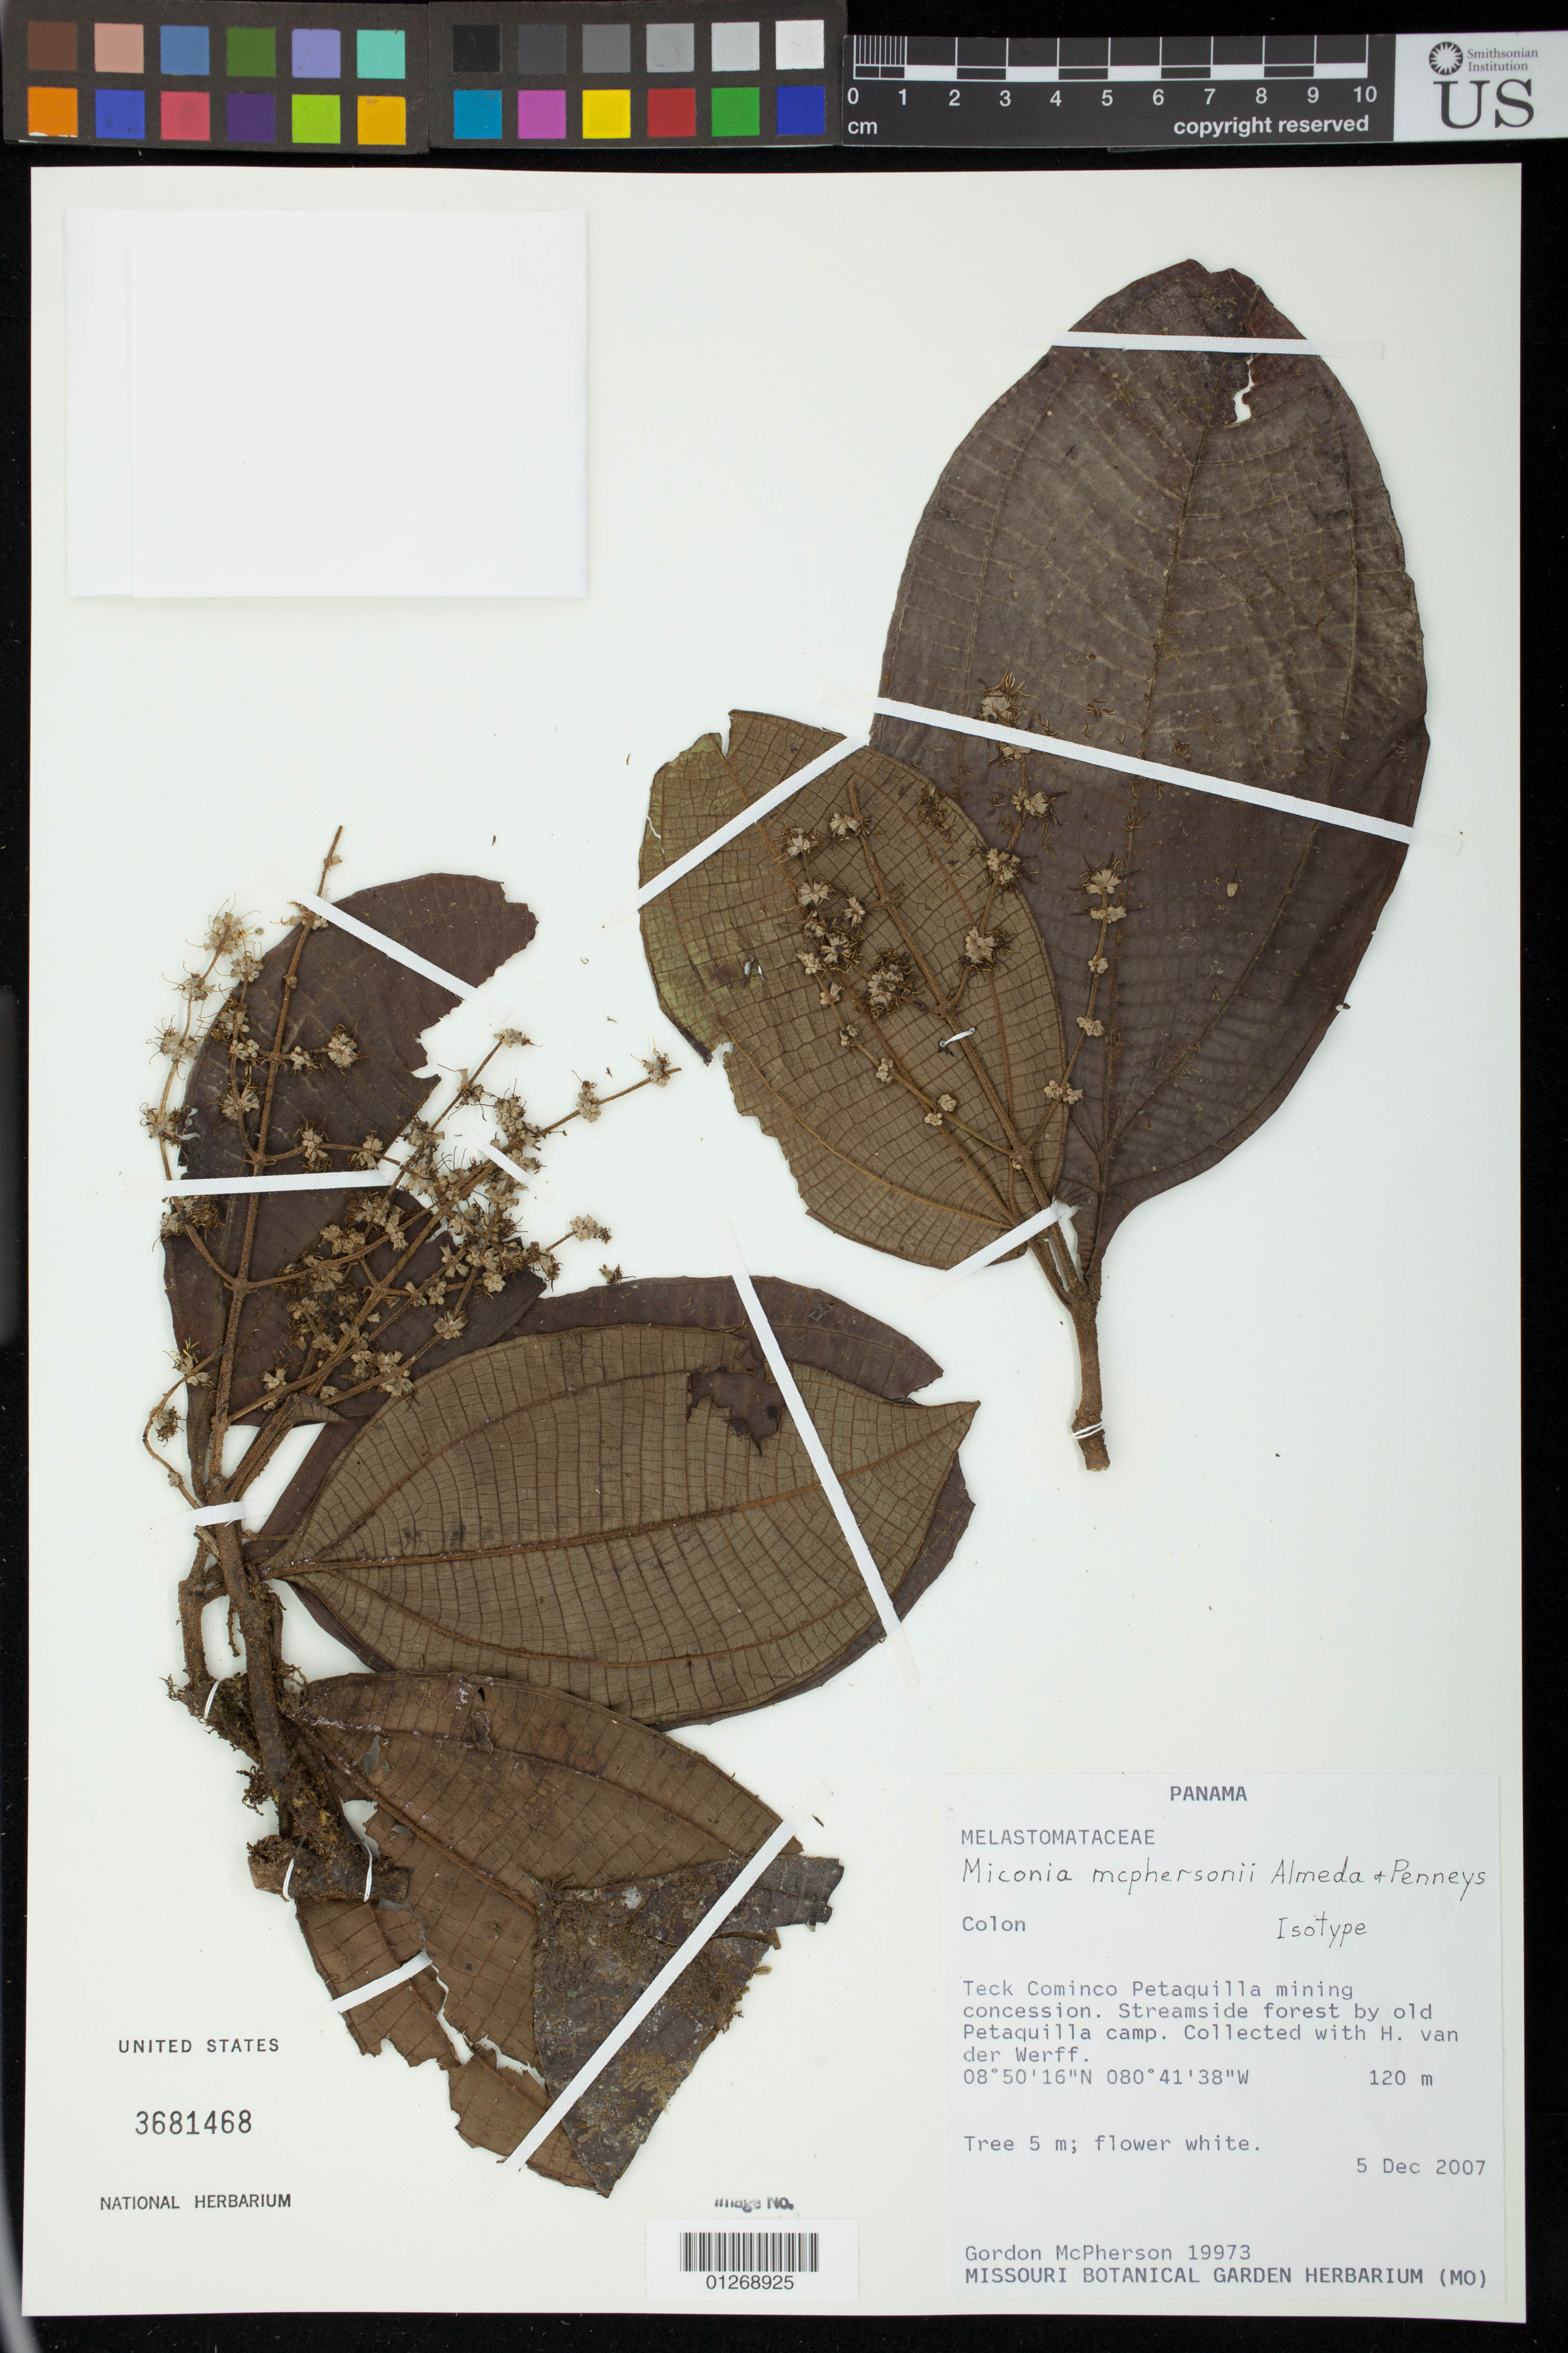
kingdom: Plantae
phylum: Tracheophyta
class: Magnoliopsida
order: Myrtales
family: Melastomataceae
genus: Miconia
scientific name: Miconia mcphersonii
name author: Almeda & Penneys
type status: Isotype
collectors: G. D. McPherson & H. van der Werff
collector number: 19973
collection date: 2007-12-05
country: Panama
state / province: Colón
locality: Teck Cominco Petaquilla mining concession. Streamside forest by old Petaquilla camp.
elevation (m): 120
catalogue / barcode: US 3681468